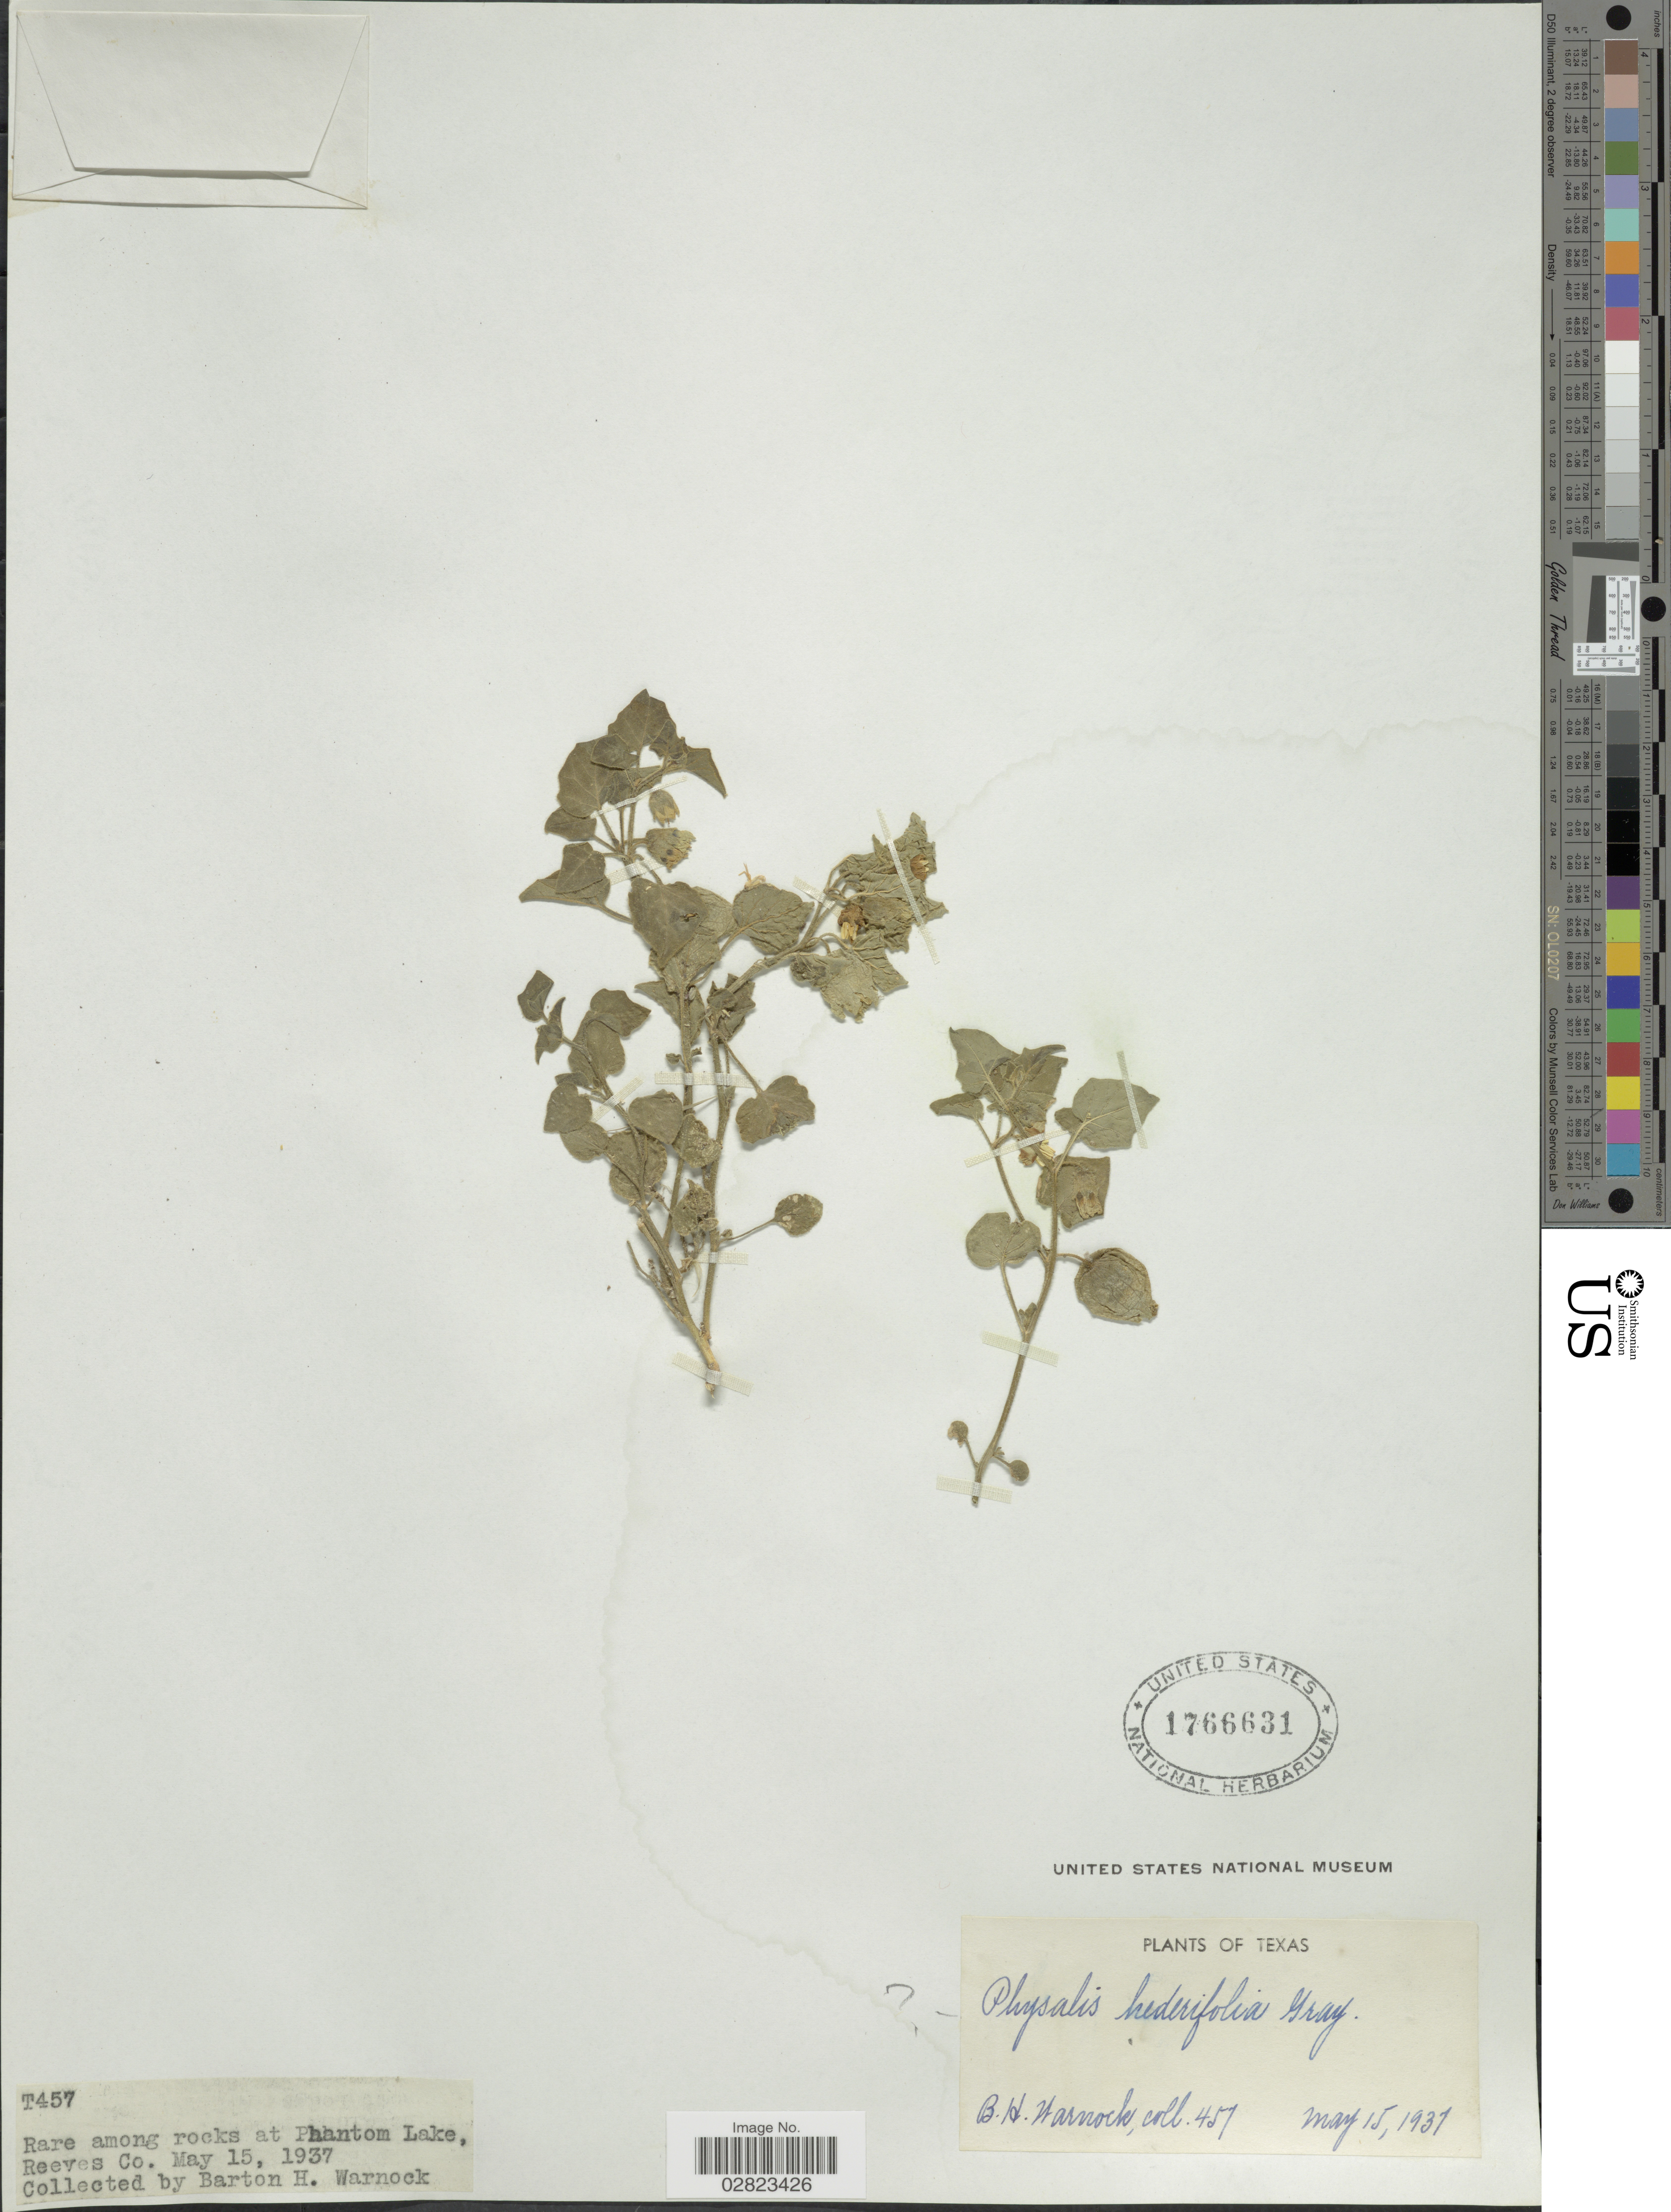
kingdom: Plantae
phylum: Tracheophyta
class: Magnoliopsida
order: Solanales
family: Solanaceae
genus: Physalis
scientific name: Physalis hederifolia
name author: A. Gray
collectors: B. H. Warnock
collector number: T457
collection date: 1937-05-15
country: United States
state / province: Texas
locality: Rare among rocks at Phantom Lake, Reeves Co.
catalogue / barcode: US 1766631